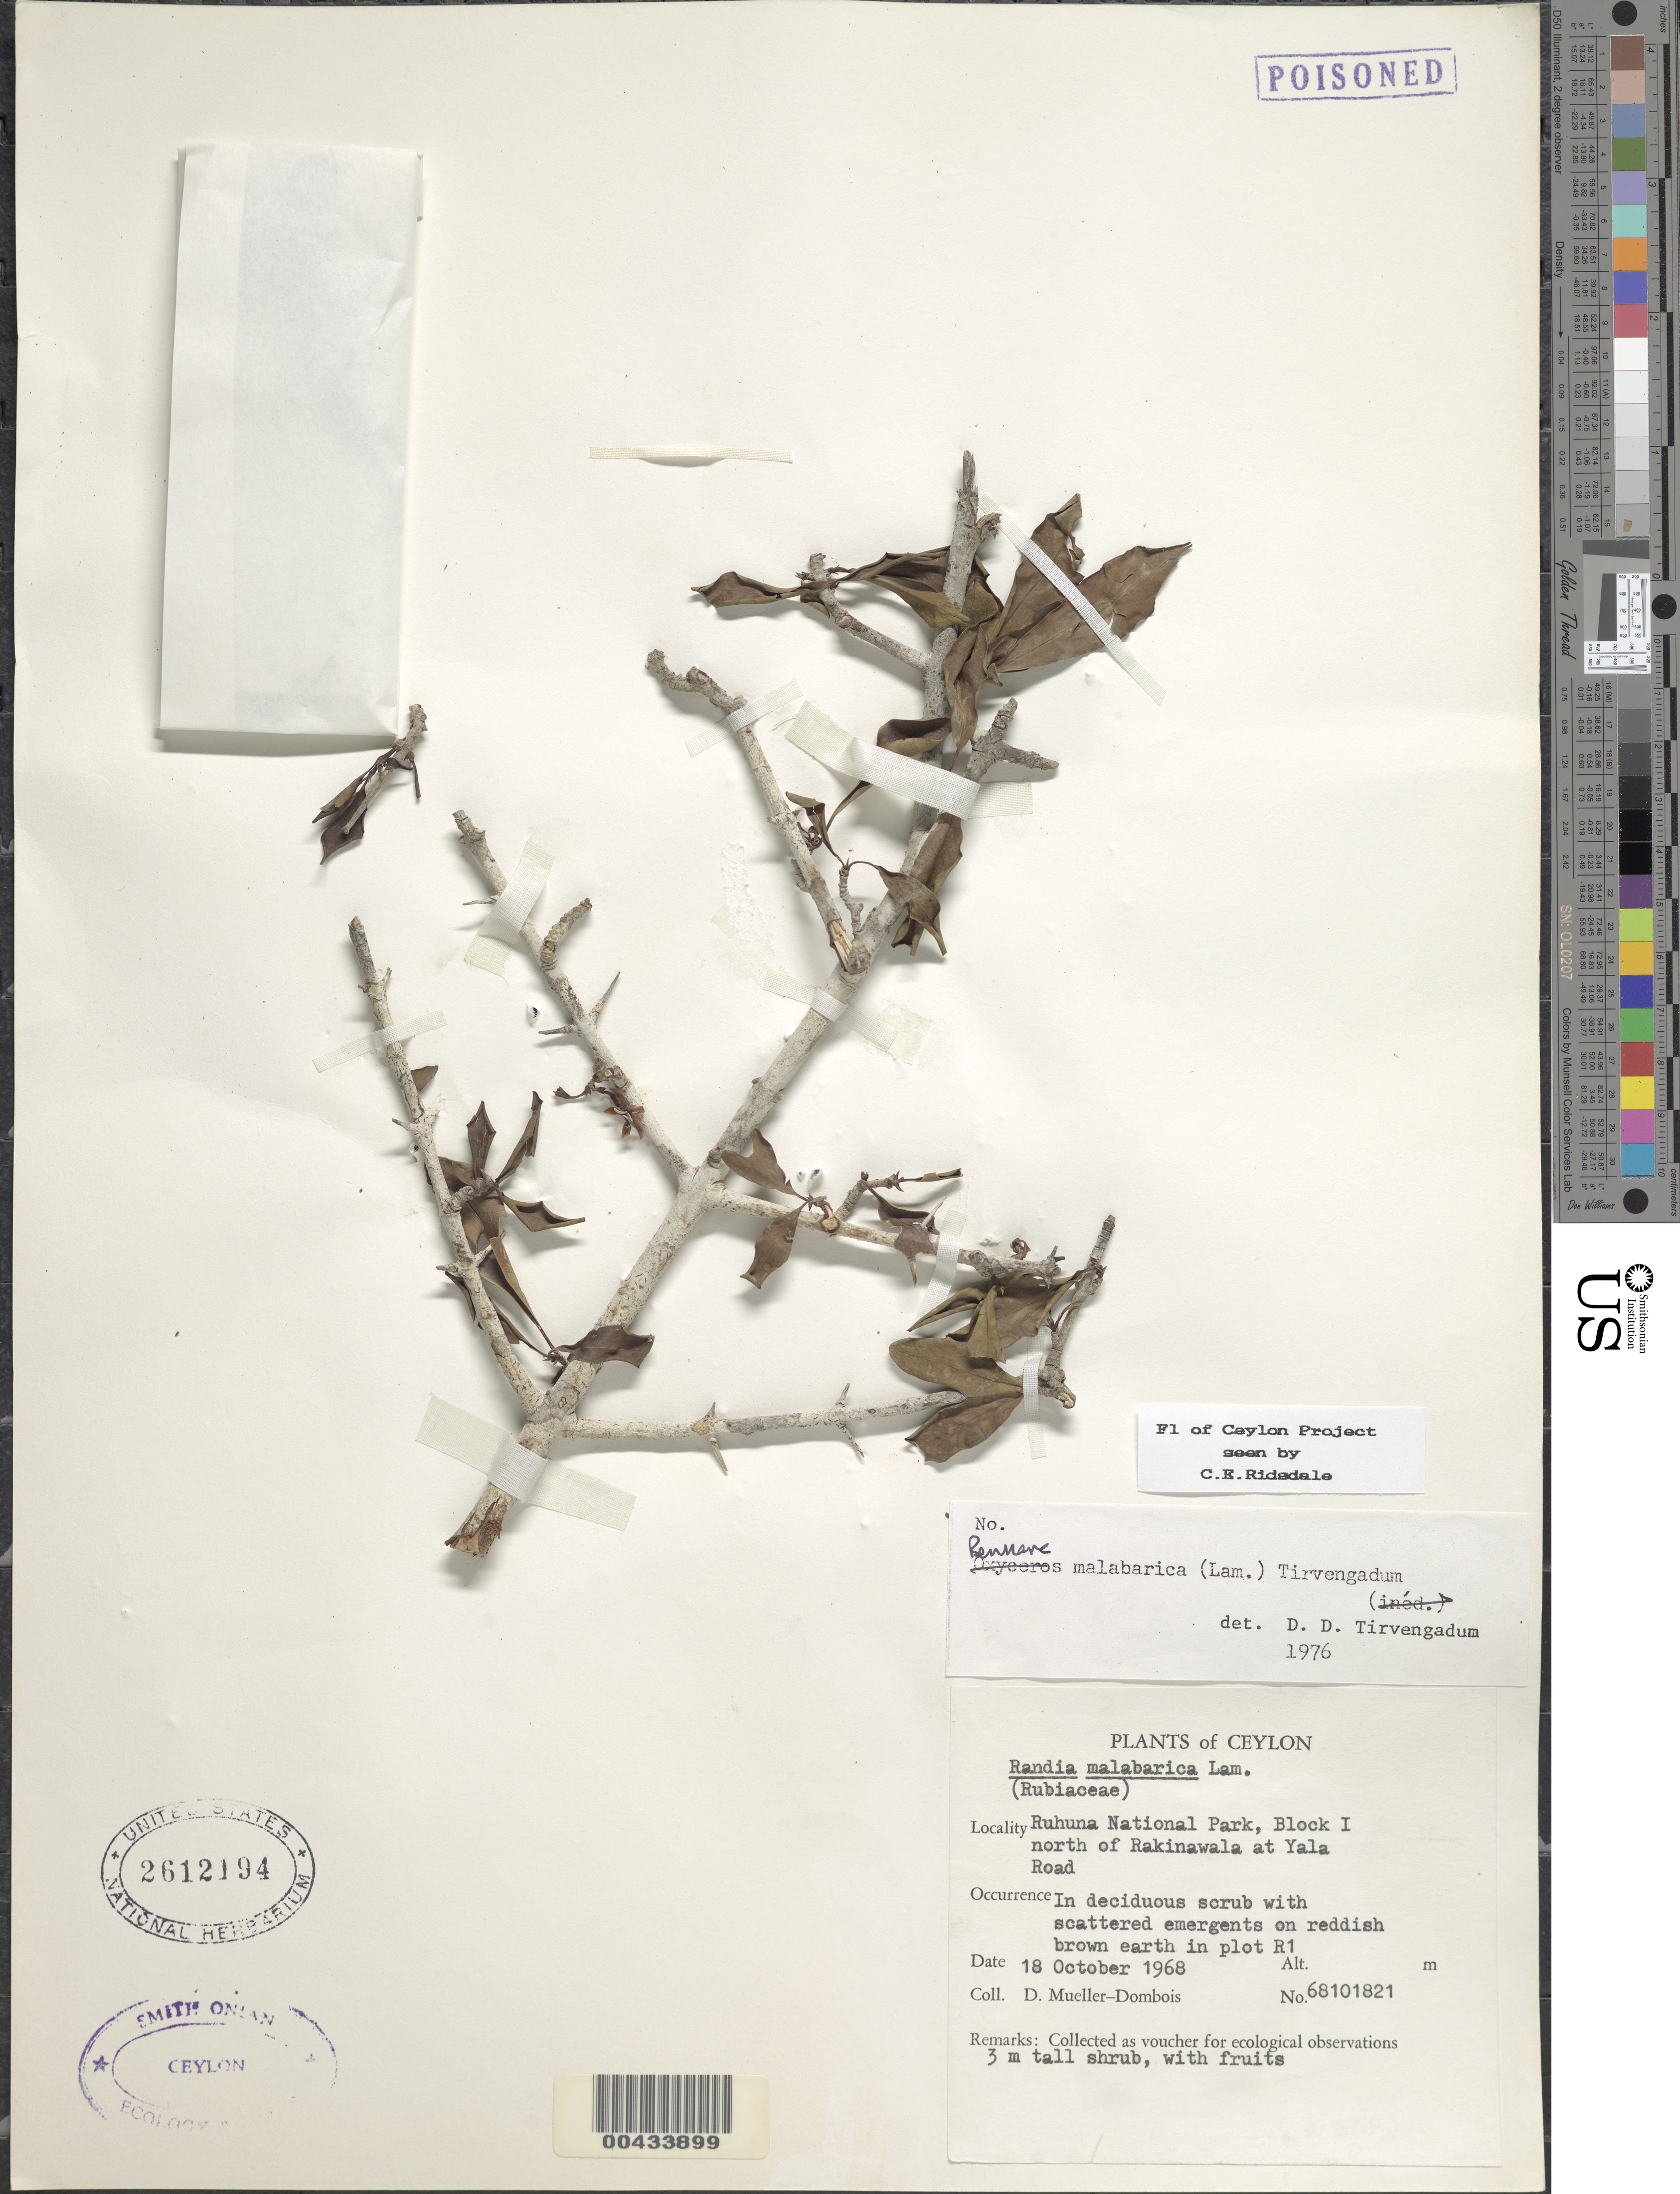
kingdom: Plantae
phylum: Tracheophyta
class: Magnoliopsida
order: Gentianales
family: Rubiaceae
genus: Benkara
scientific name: Benkara malabarica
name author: (Lam.) Tirveng.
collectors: D. Mueller-Dombois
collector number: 68101821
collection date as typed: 18 Oct 1968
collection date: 1968-10-18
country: Sri Lanka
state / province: Southern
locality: Ruhuna Natl. Park, Block I, N of Rakinawala at Yala Rd.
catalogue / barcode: US 2612194